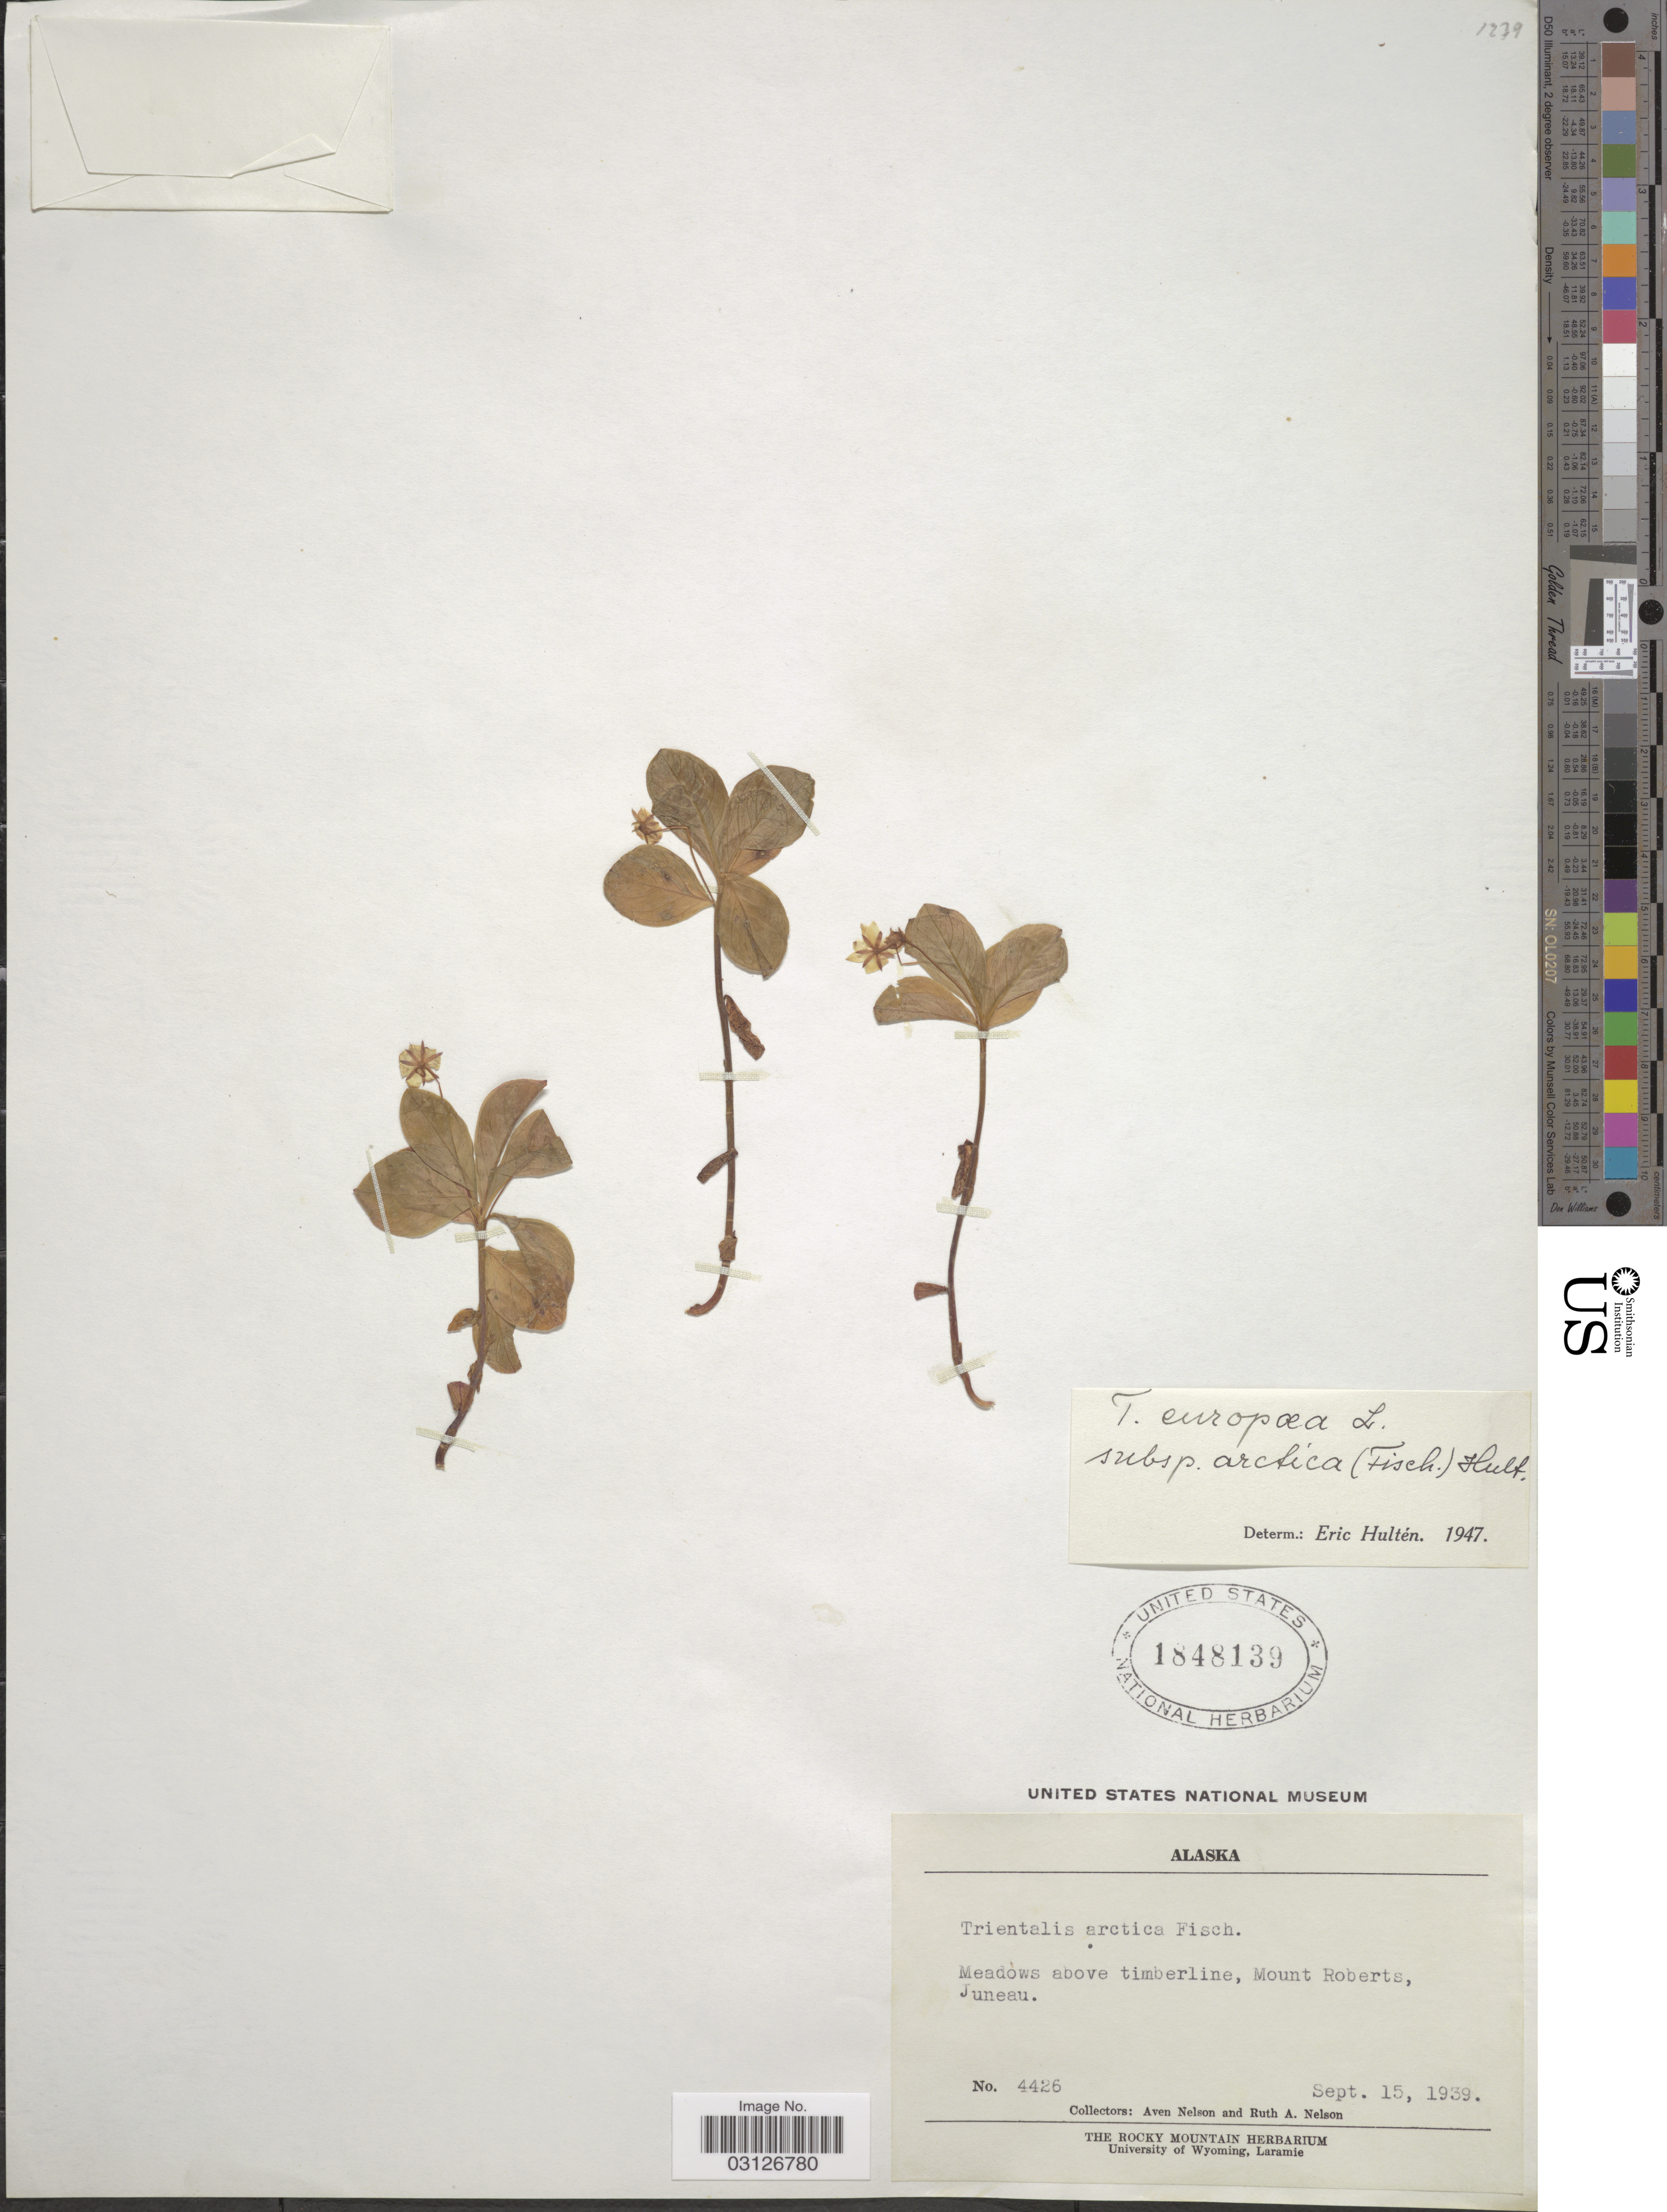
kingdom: Plantae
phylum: Tracheophyta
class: Magnoliopsida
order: Ericales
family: Primulaceae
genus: Trientalis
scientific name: Trientalis europaea subsp. arctica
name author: (Fisch. ex Hook.) Hultén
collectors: A. Nelson & R. A. Nelson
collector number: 4426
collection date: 1939-09-15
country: United States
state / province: Alaska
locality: Meadows above timberline, Mount Roberts, Juneau.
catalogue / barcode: US 1848139